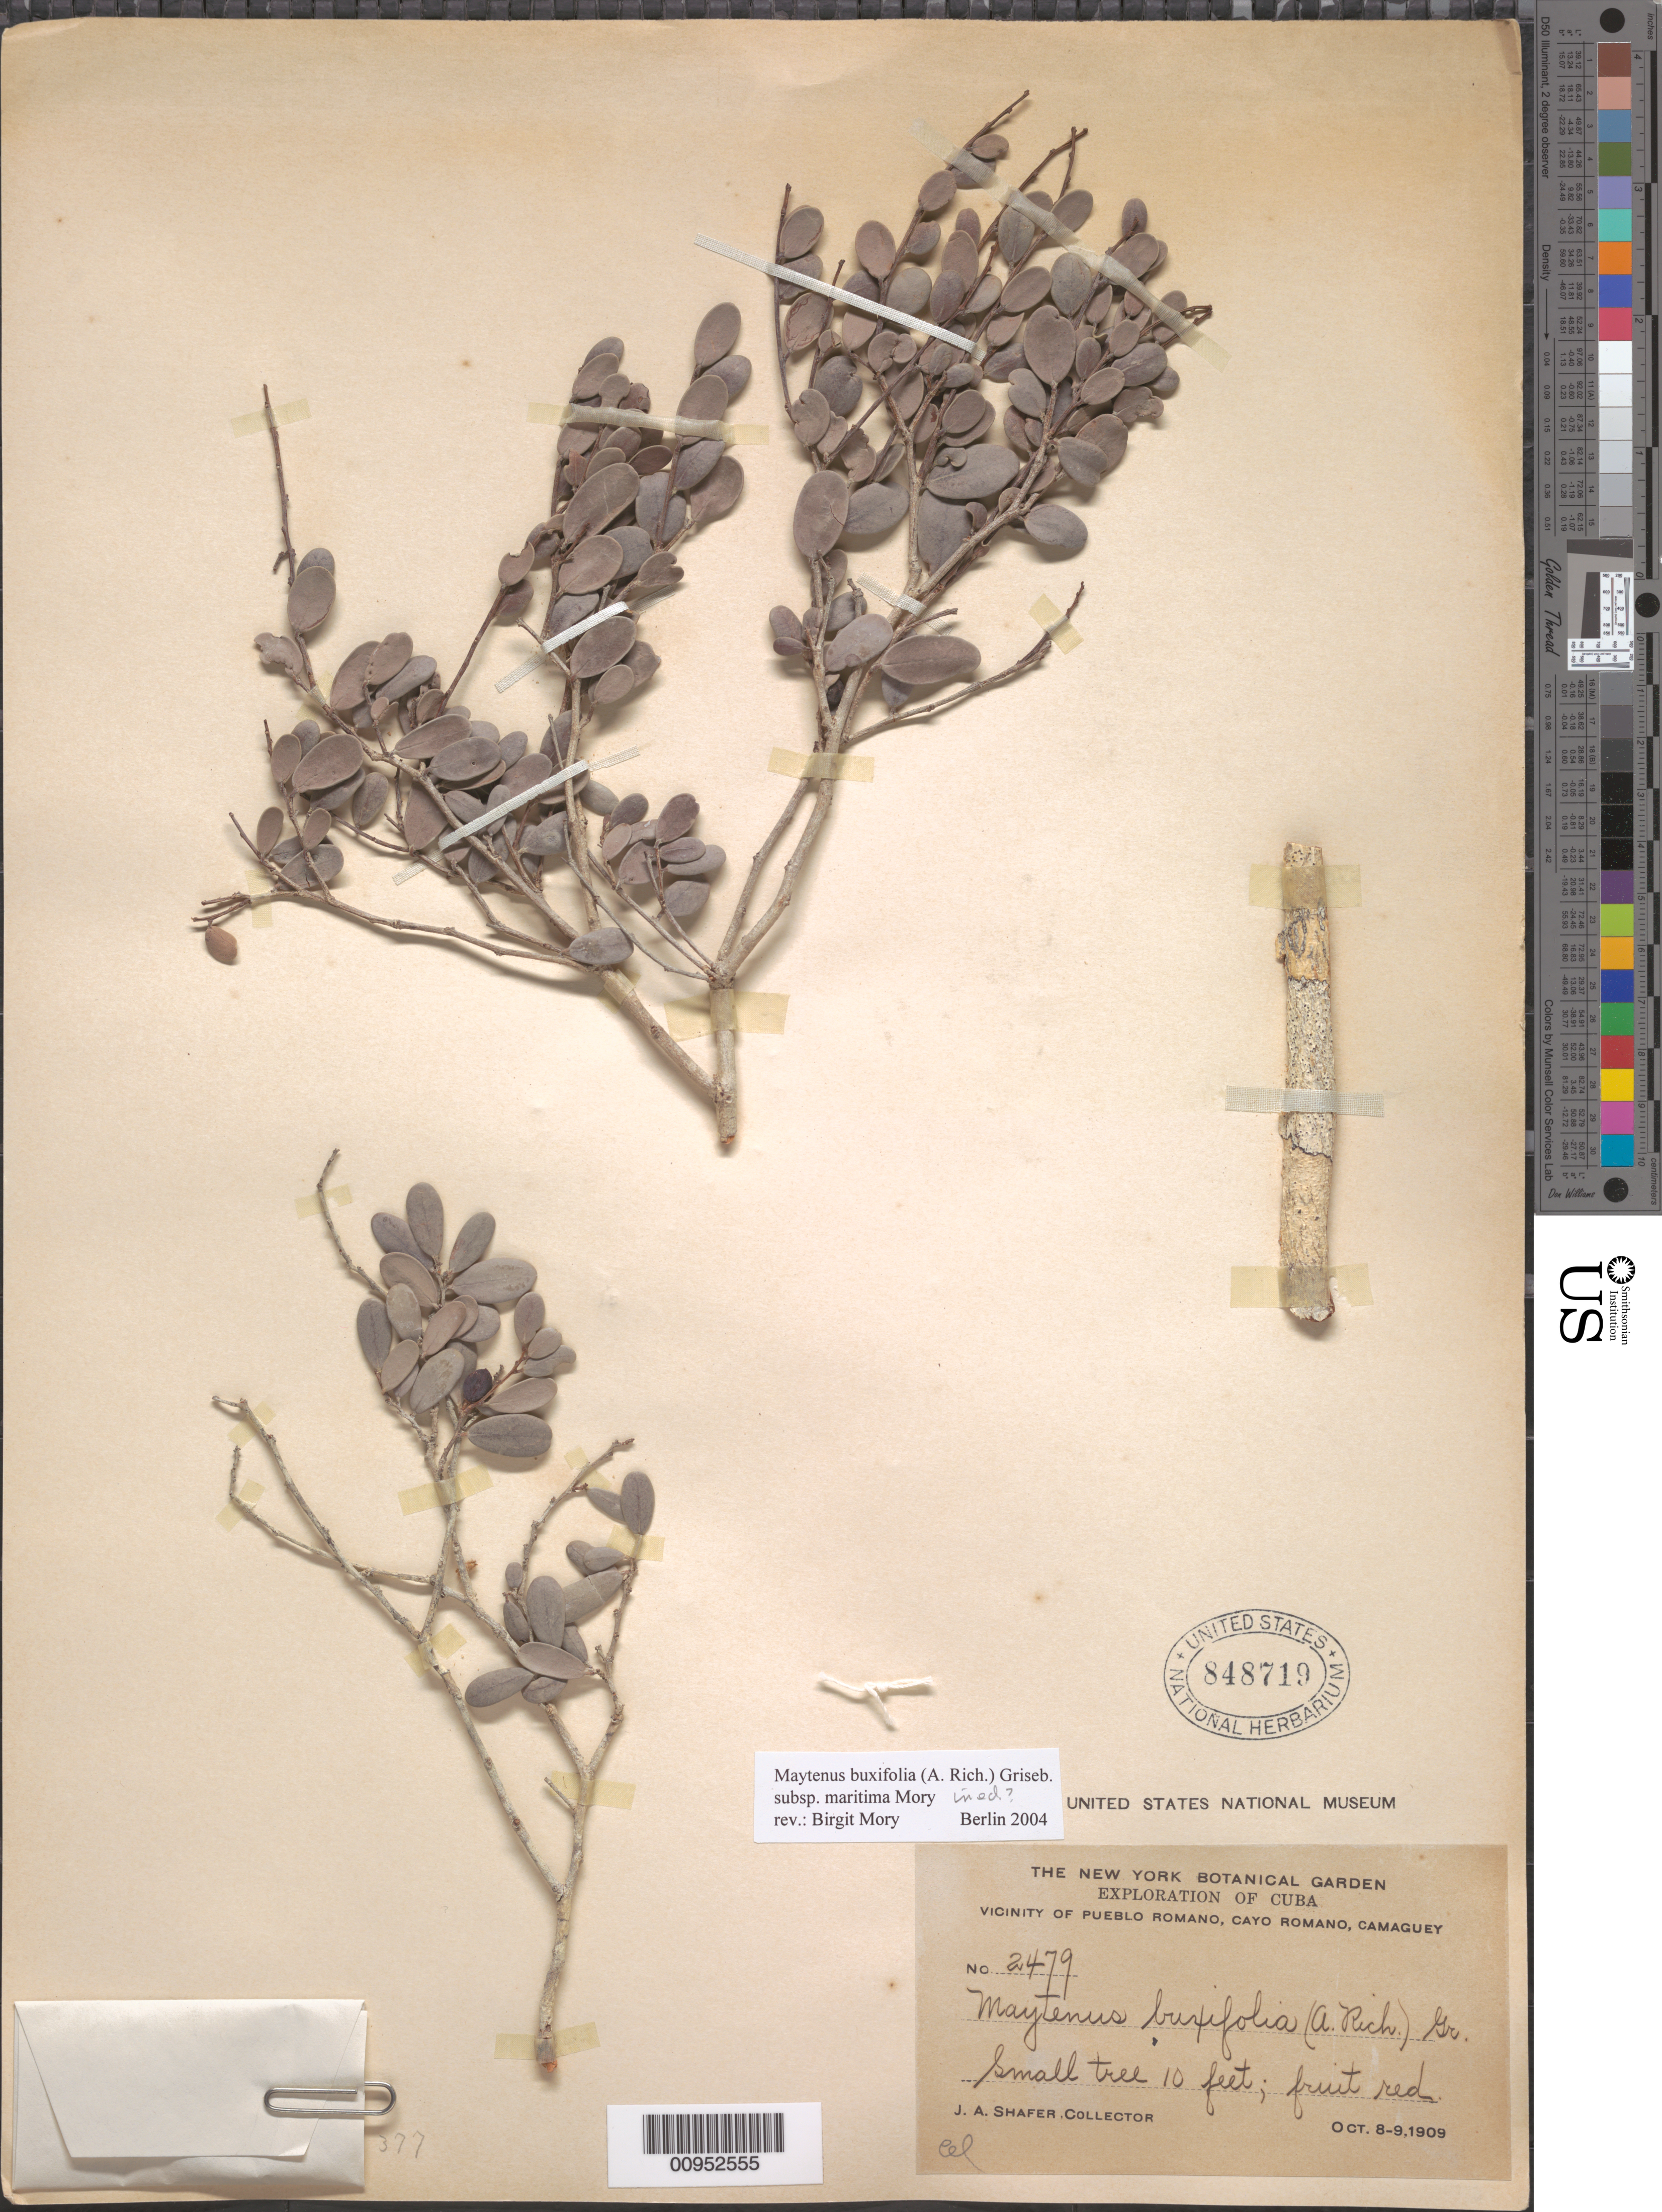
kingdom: Plantae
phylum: Tracheophyta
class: Magnoliopsida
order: Celastrales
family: Celastraceae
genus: Maytenus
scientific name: Maytenus buxifolia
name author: (A. Rich.) Griseb.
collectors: J. A. Shafer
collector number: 2479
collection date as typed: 08 Oct 1909 to 09 Oct 1909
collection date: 1909-10-08/1909-10-09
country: Cuba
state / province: Camagüey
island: Cuba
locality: Vicinity of Pueblo Romano, Cayo Romano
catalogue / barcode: US 848719